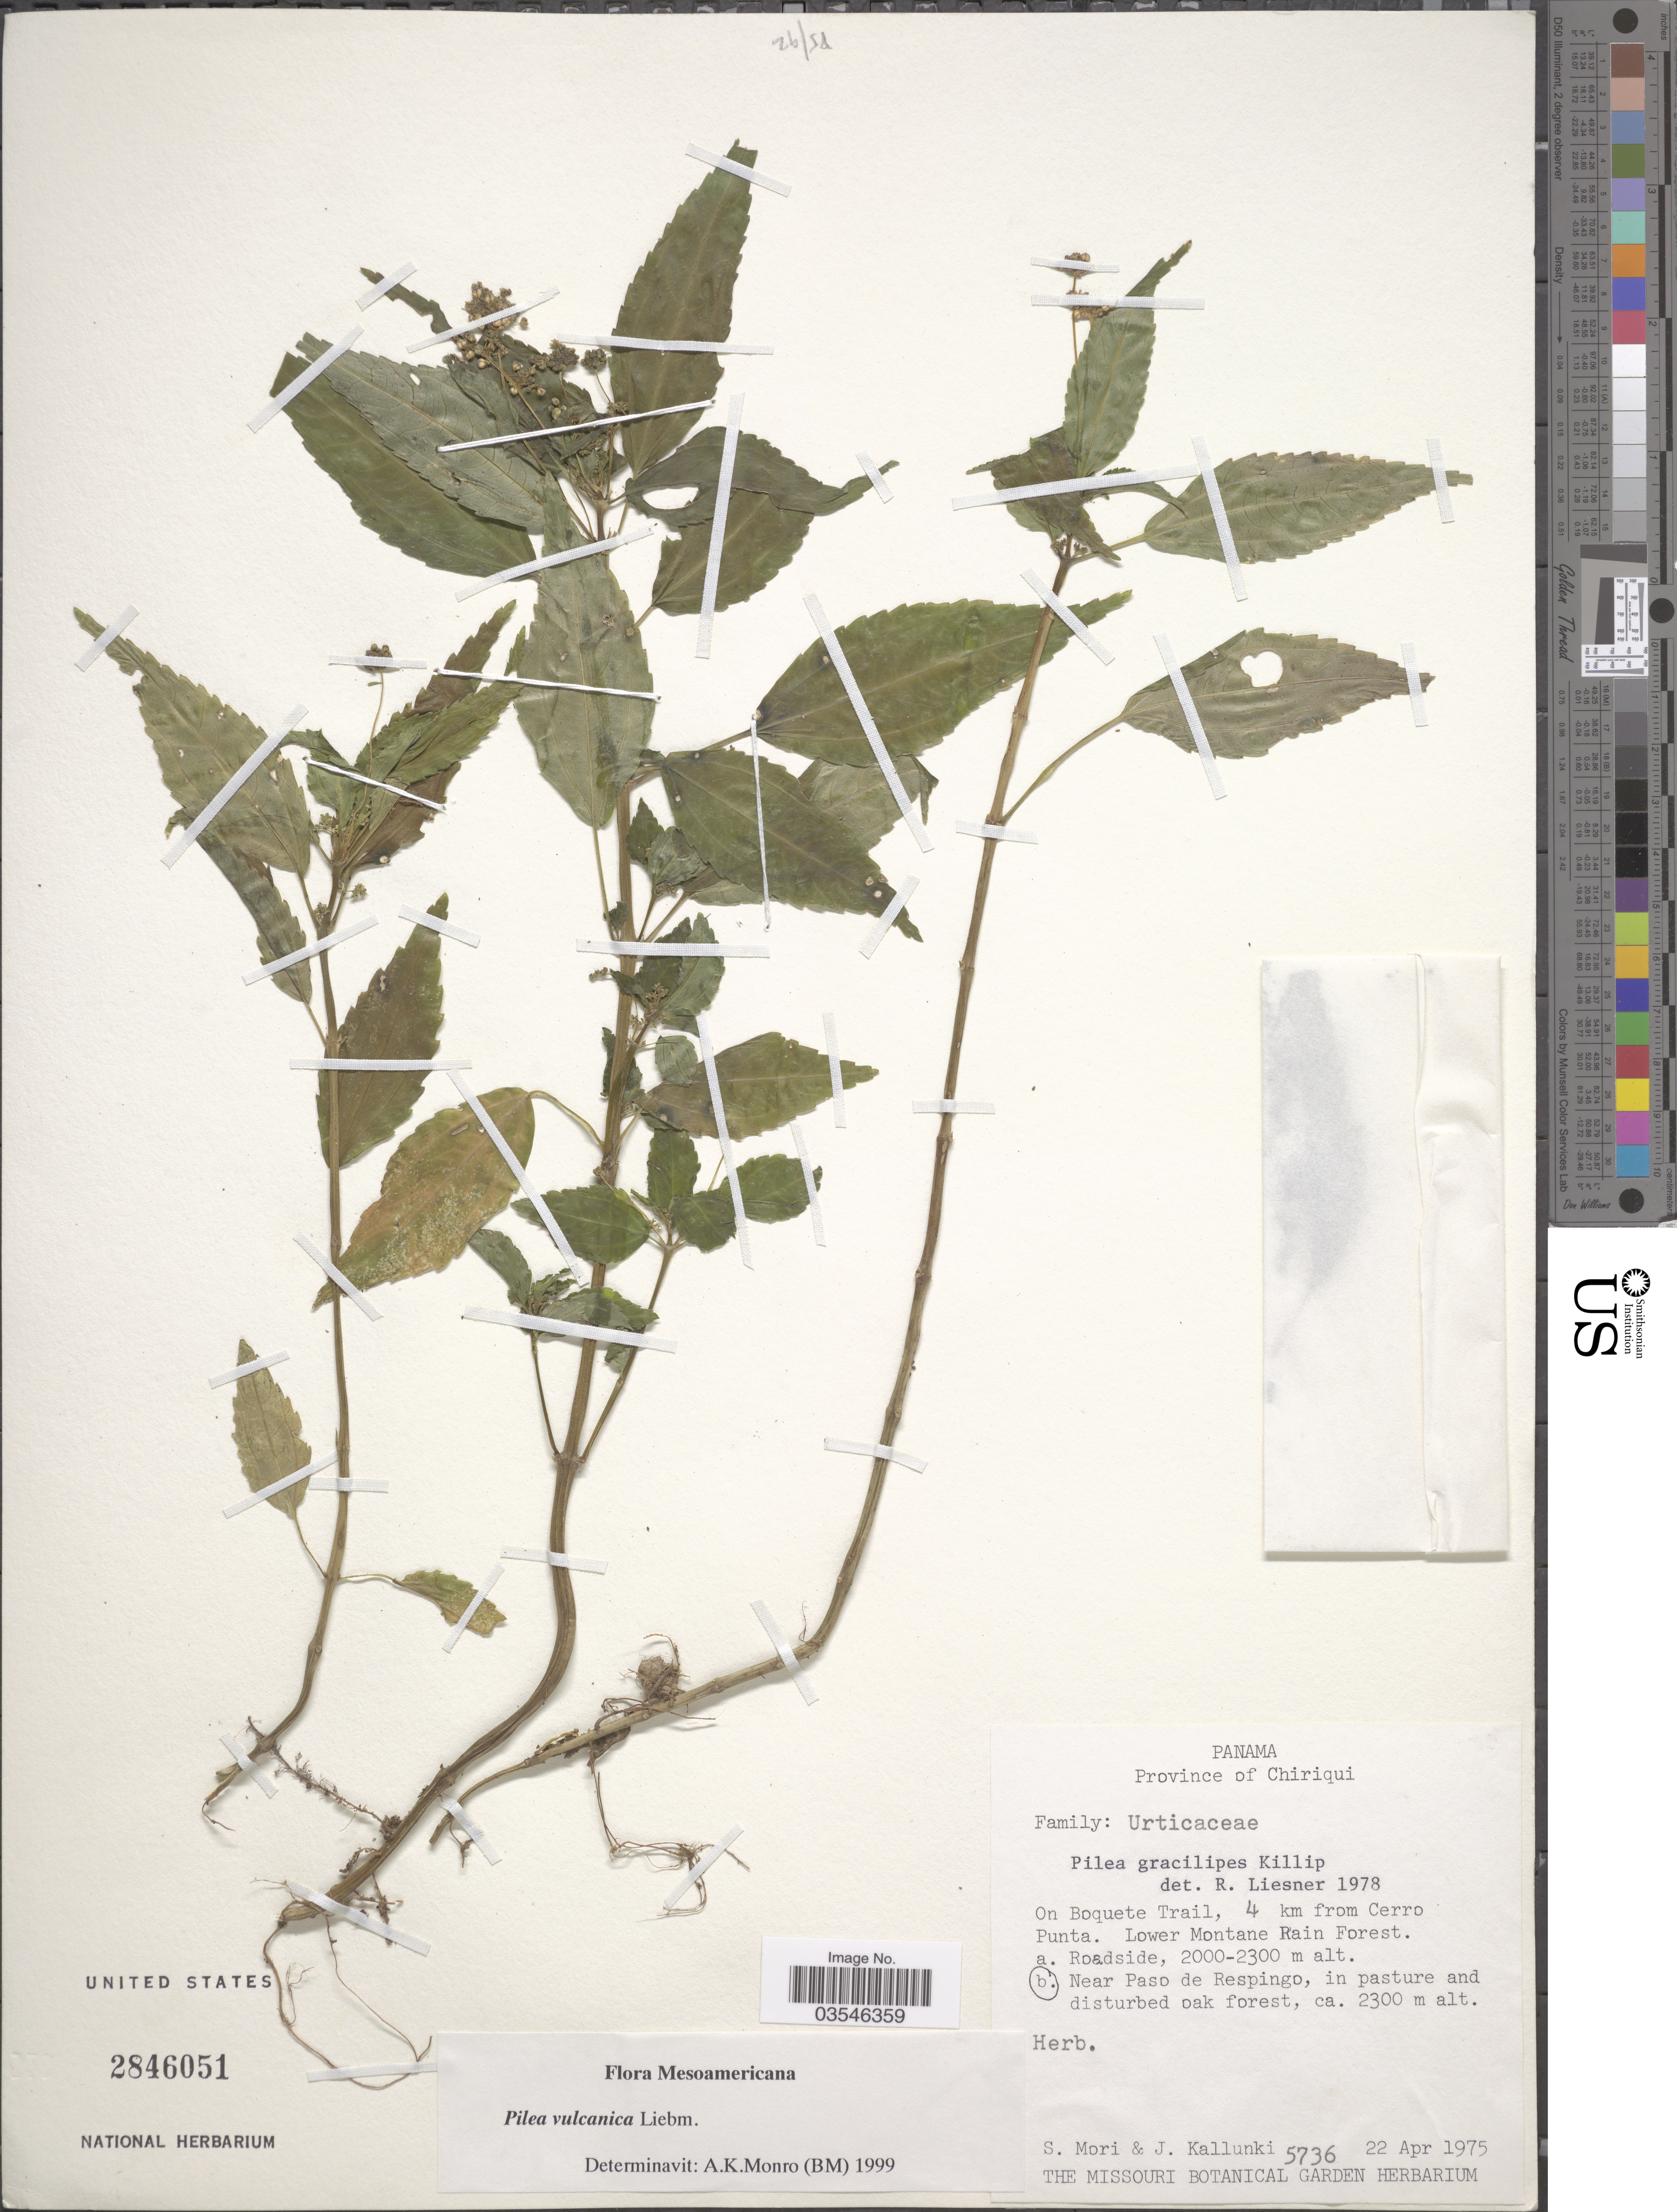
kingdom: Plantae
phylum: Tracheophyta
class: Magnoliopsida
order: Rosales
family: Urticaceae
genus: Pilea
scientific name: Pilea vulcanica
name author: Liebm.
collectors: S. Mori & J. Kallunki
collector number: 5736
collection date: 1975-04-22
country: Panama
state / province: Chiriqui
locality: Province of Chiriquí. On Boquete Trail, 4 km from Cerro Punta. Lower Montane Rain Forest. Near Paso de Respingo, in pasture and disturbed oak forest.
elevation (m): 2300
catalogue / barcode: US 2846051